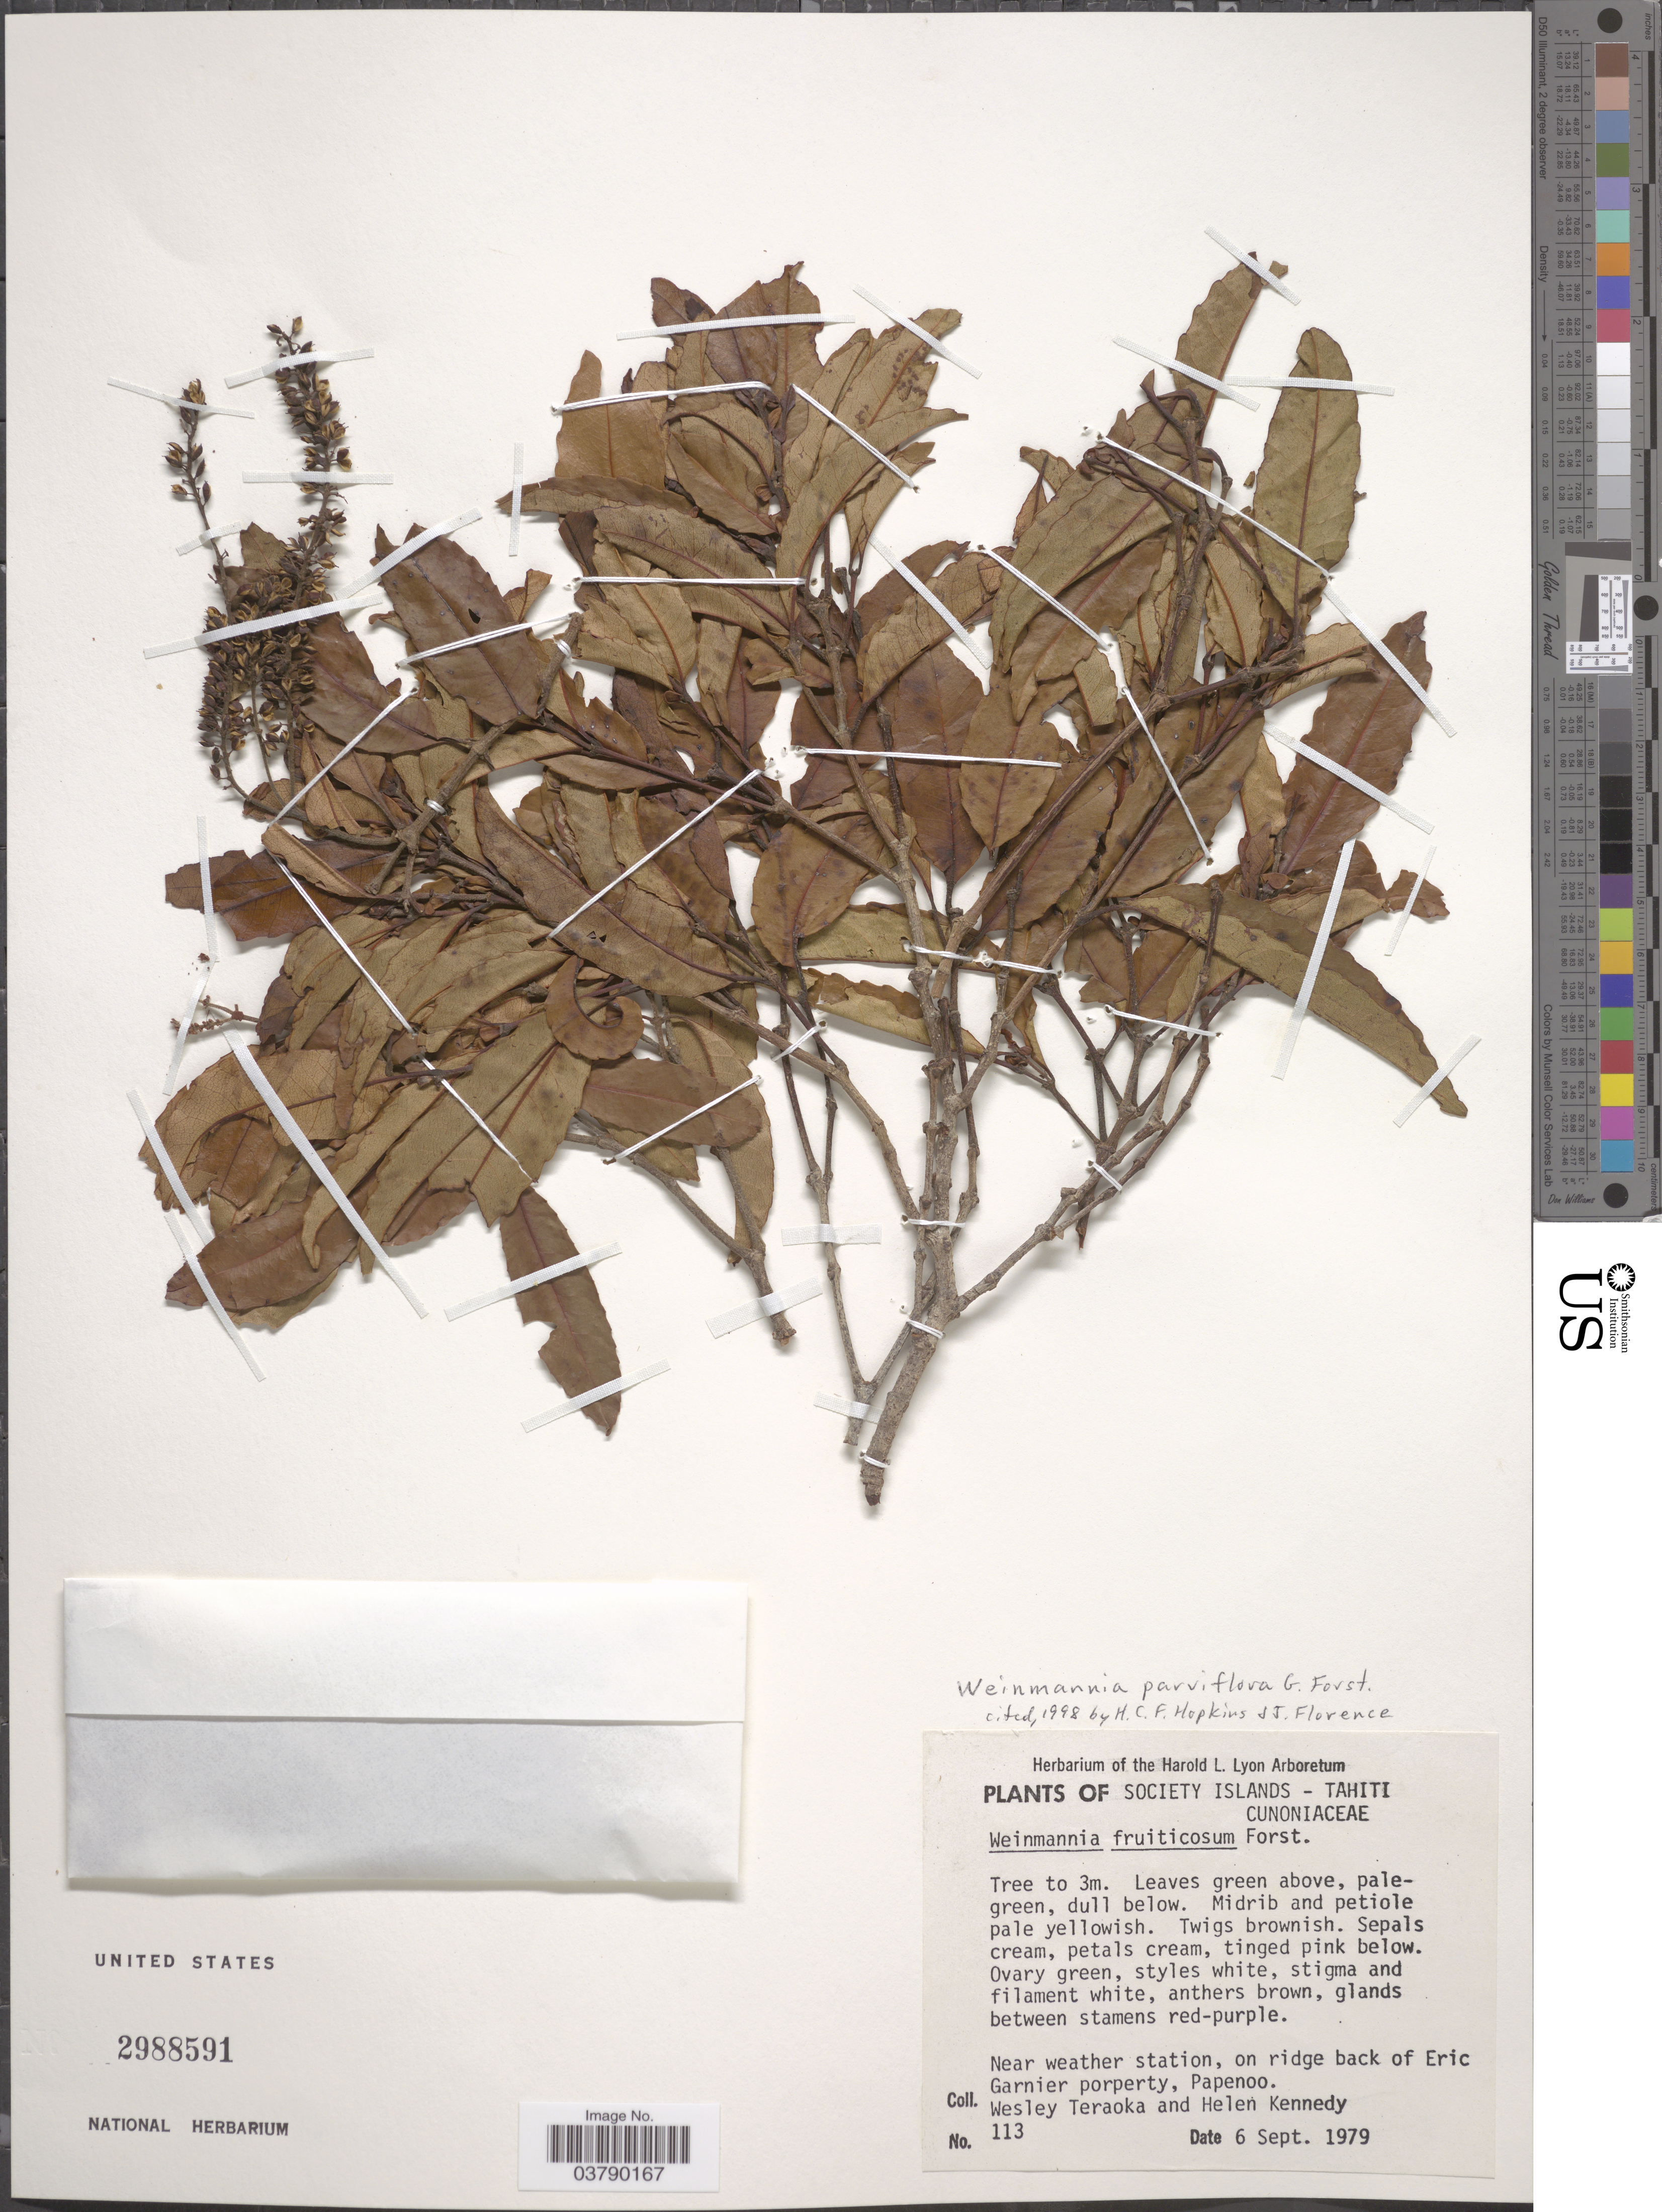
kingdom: Plantae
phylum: Tracheophyta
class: Magnoliopsida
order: Oxalidales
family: Cunoniaceae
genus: Pterophylla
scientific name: Pterophylla parviflora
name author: (G. Forst.) Pillon & H.C. Hopkins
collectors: W. Teraoka & H. Kennedy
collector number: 113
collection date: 1979-09-06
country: French Polynesia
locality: Society Islands - Tahiti. Near weather station, on ridge back of Eric Garnier porperty, Papenoo.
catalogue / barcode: US 2988591